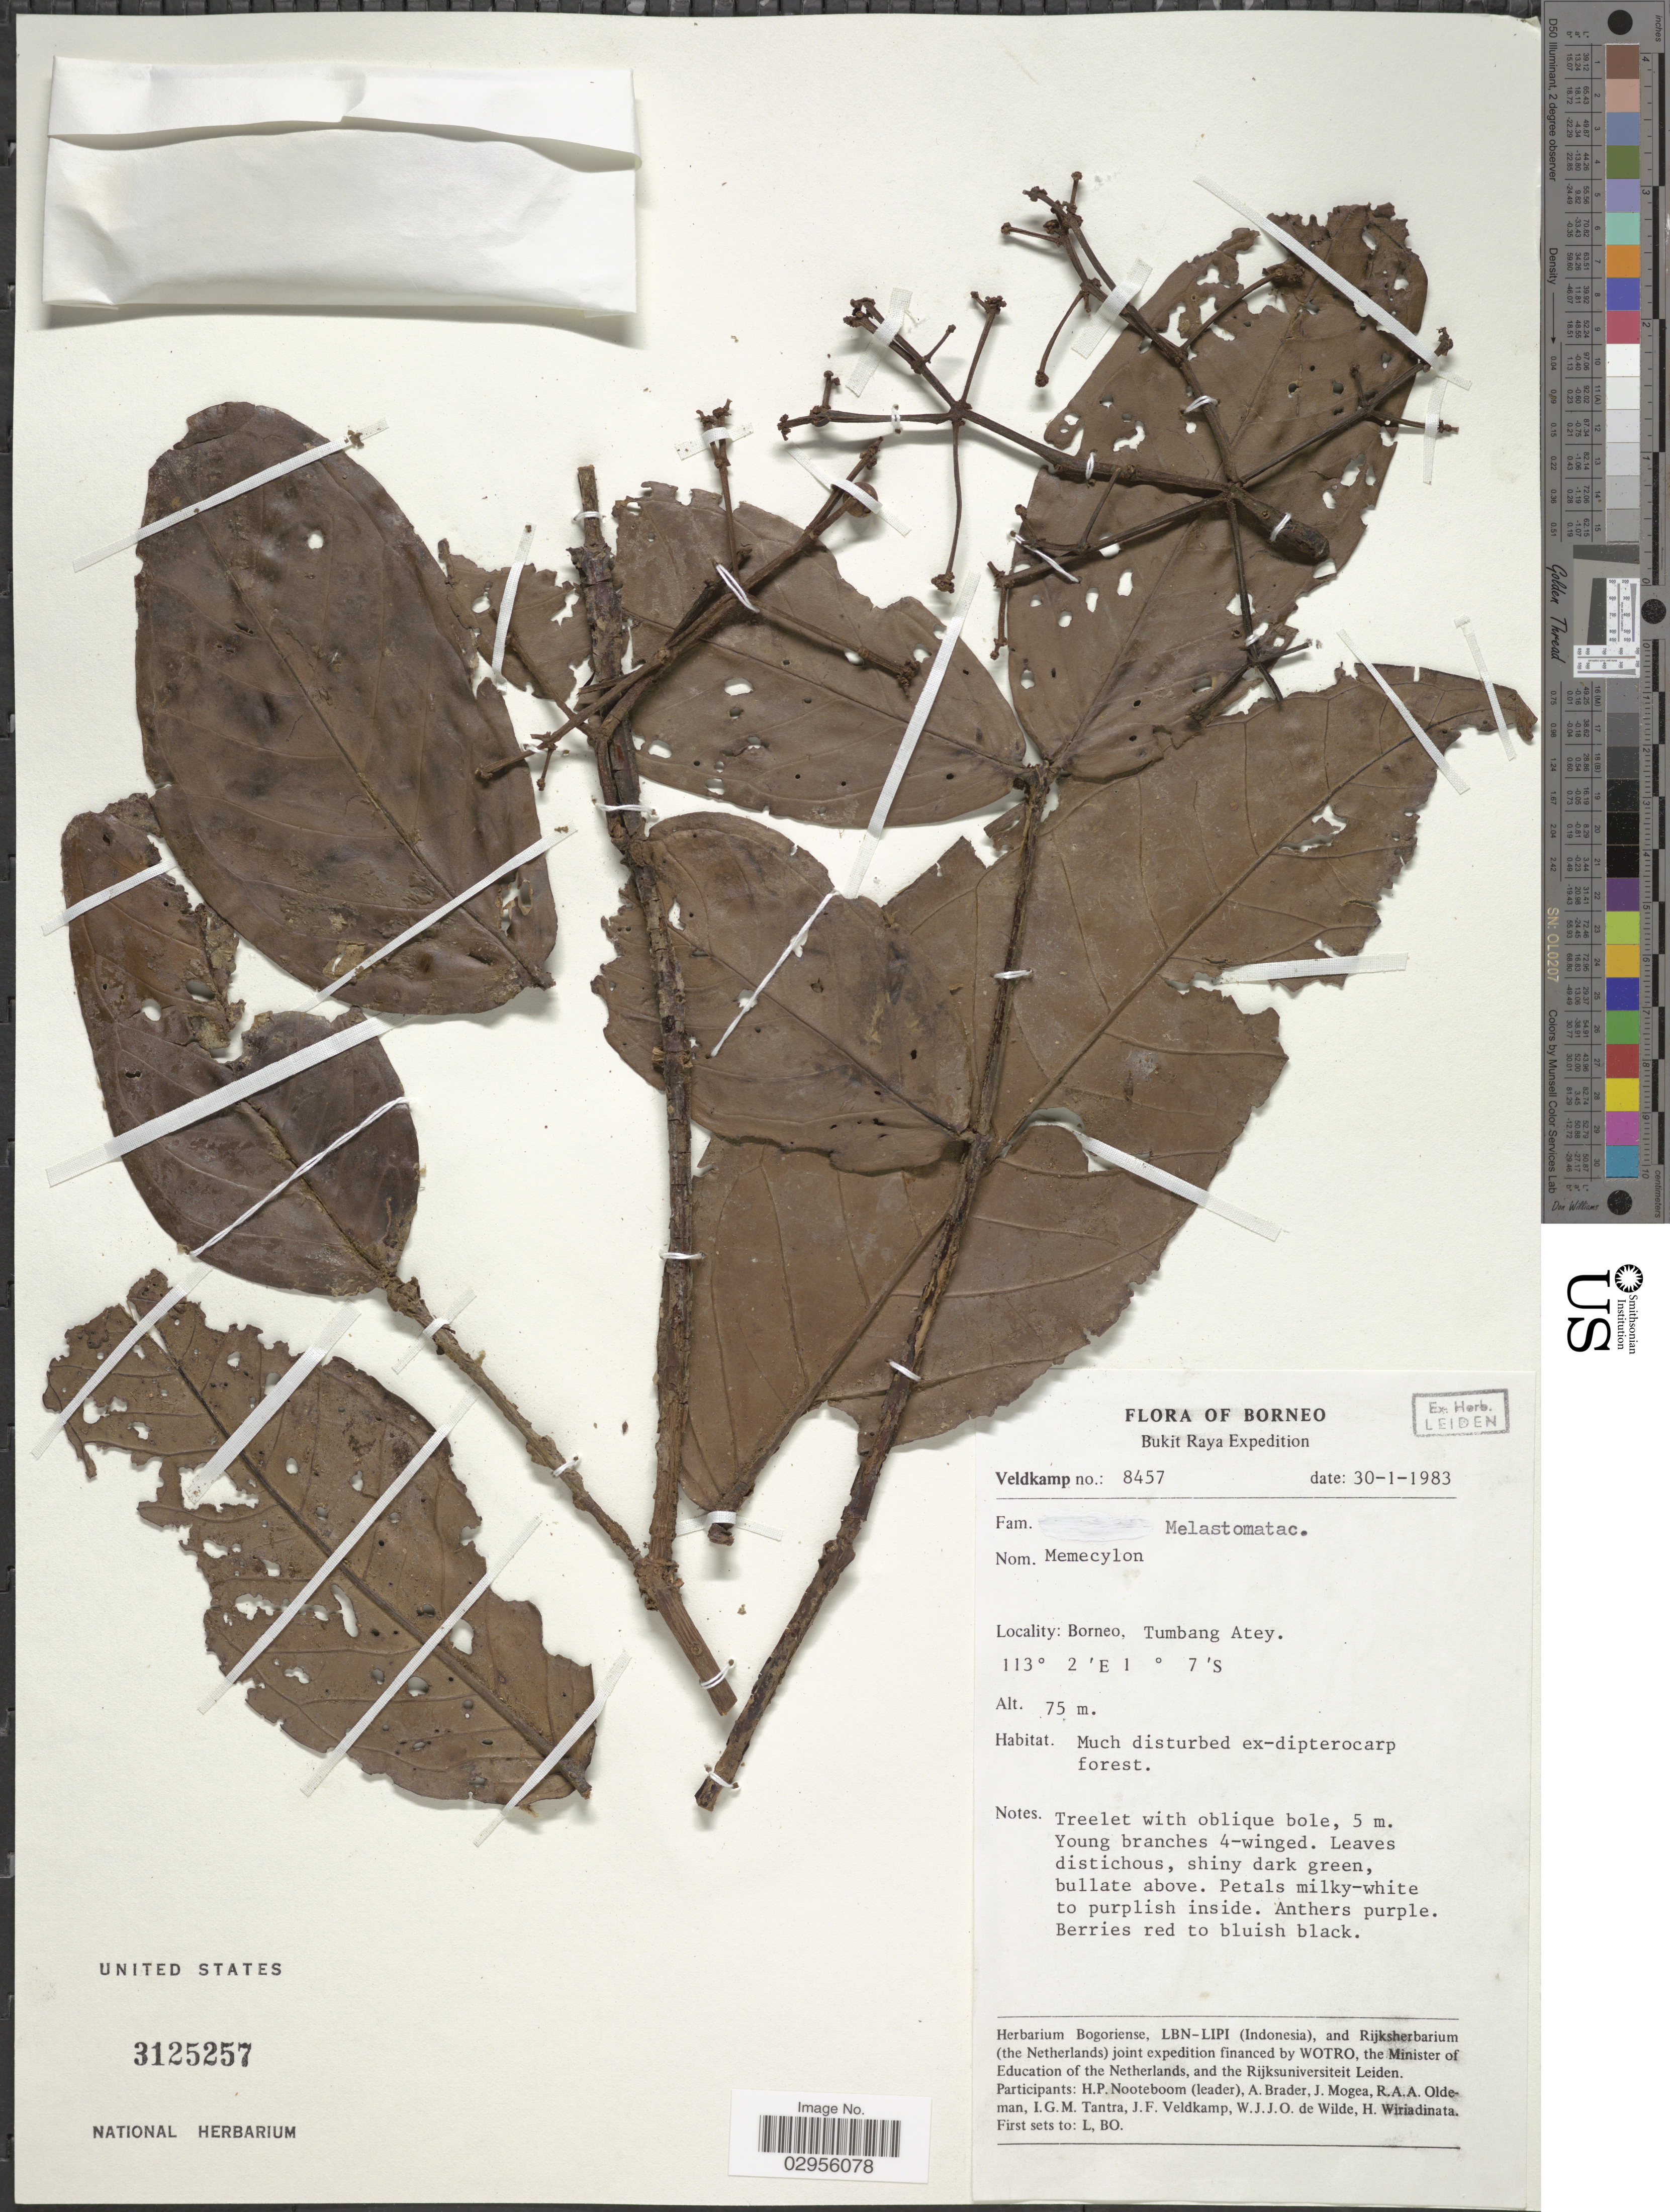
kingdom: Plantae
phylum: Tracheophyta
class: Magnoliopsida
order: Myrtales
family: Melastomataceae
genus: Memecylon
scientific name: Memecylon sp.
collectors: J. F. Veldkamp, H. P. Nooteboom, A. Brader, J. Mogea & et al.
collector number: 8457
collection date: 1983-01-30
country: Indonesia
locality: Borneo. Bukit Raya. Tumbang Atey.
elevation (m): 75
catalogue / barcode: US 3125257